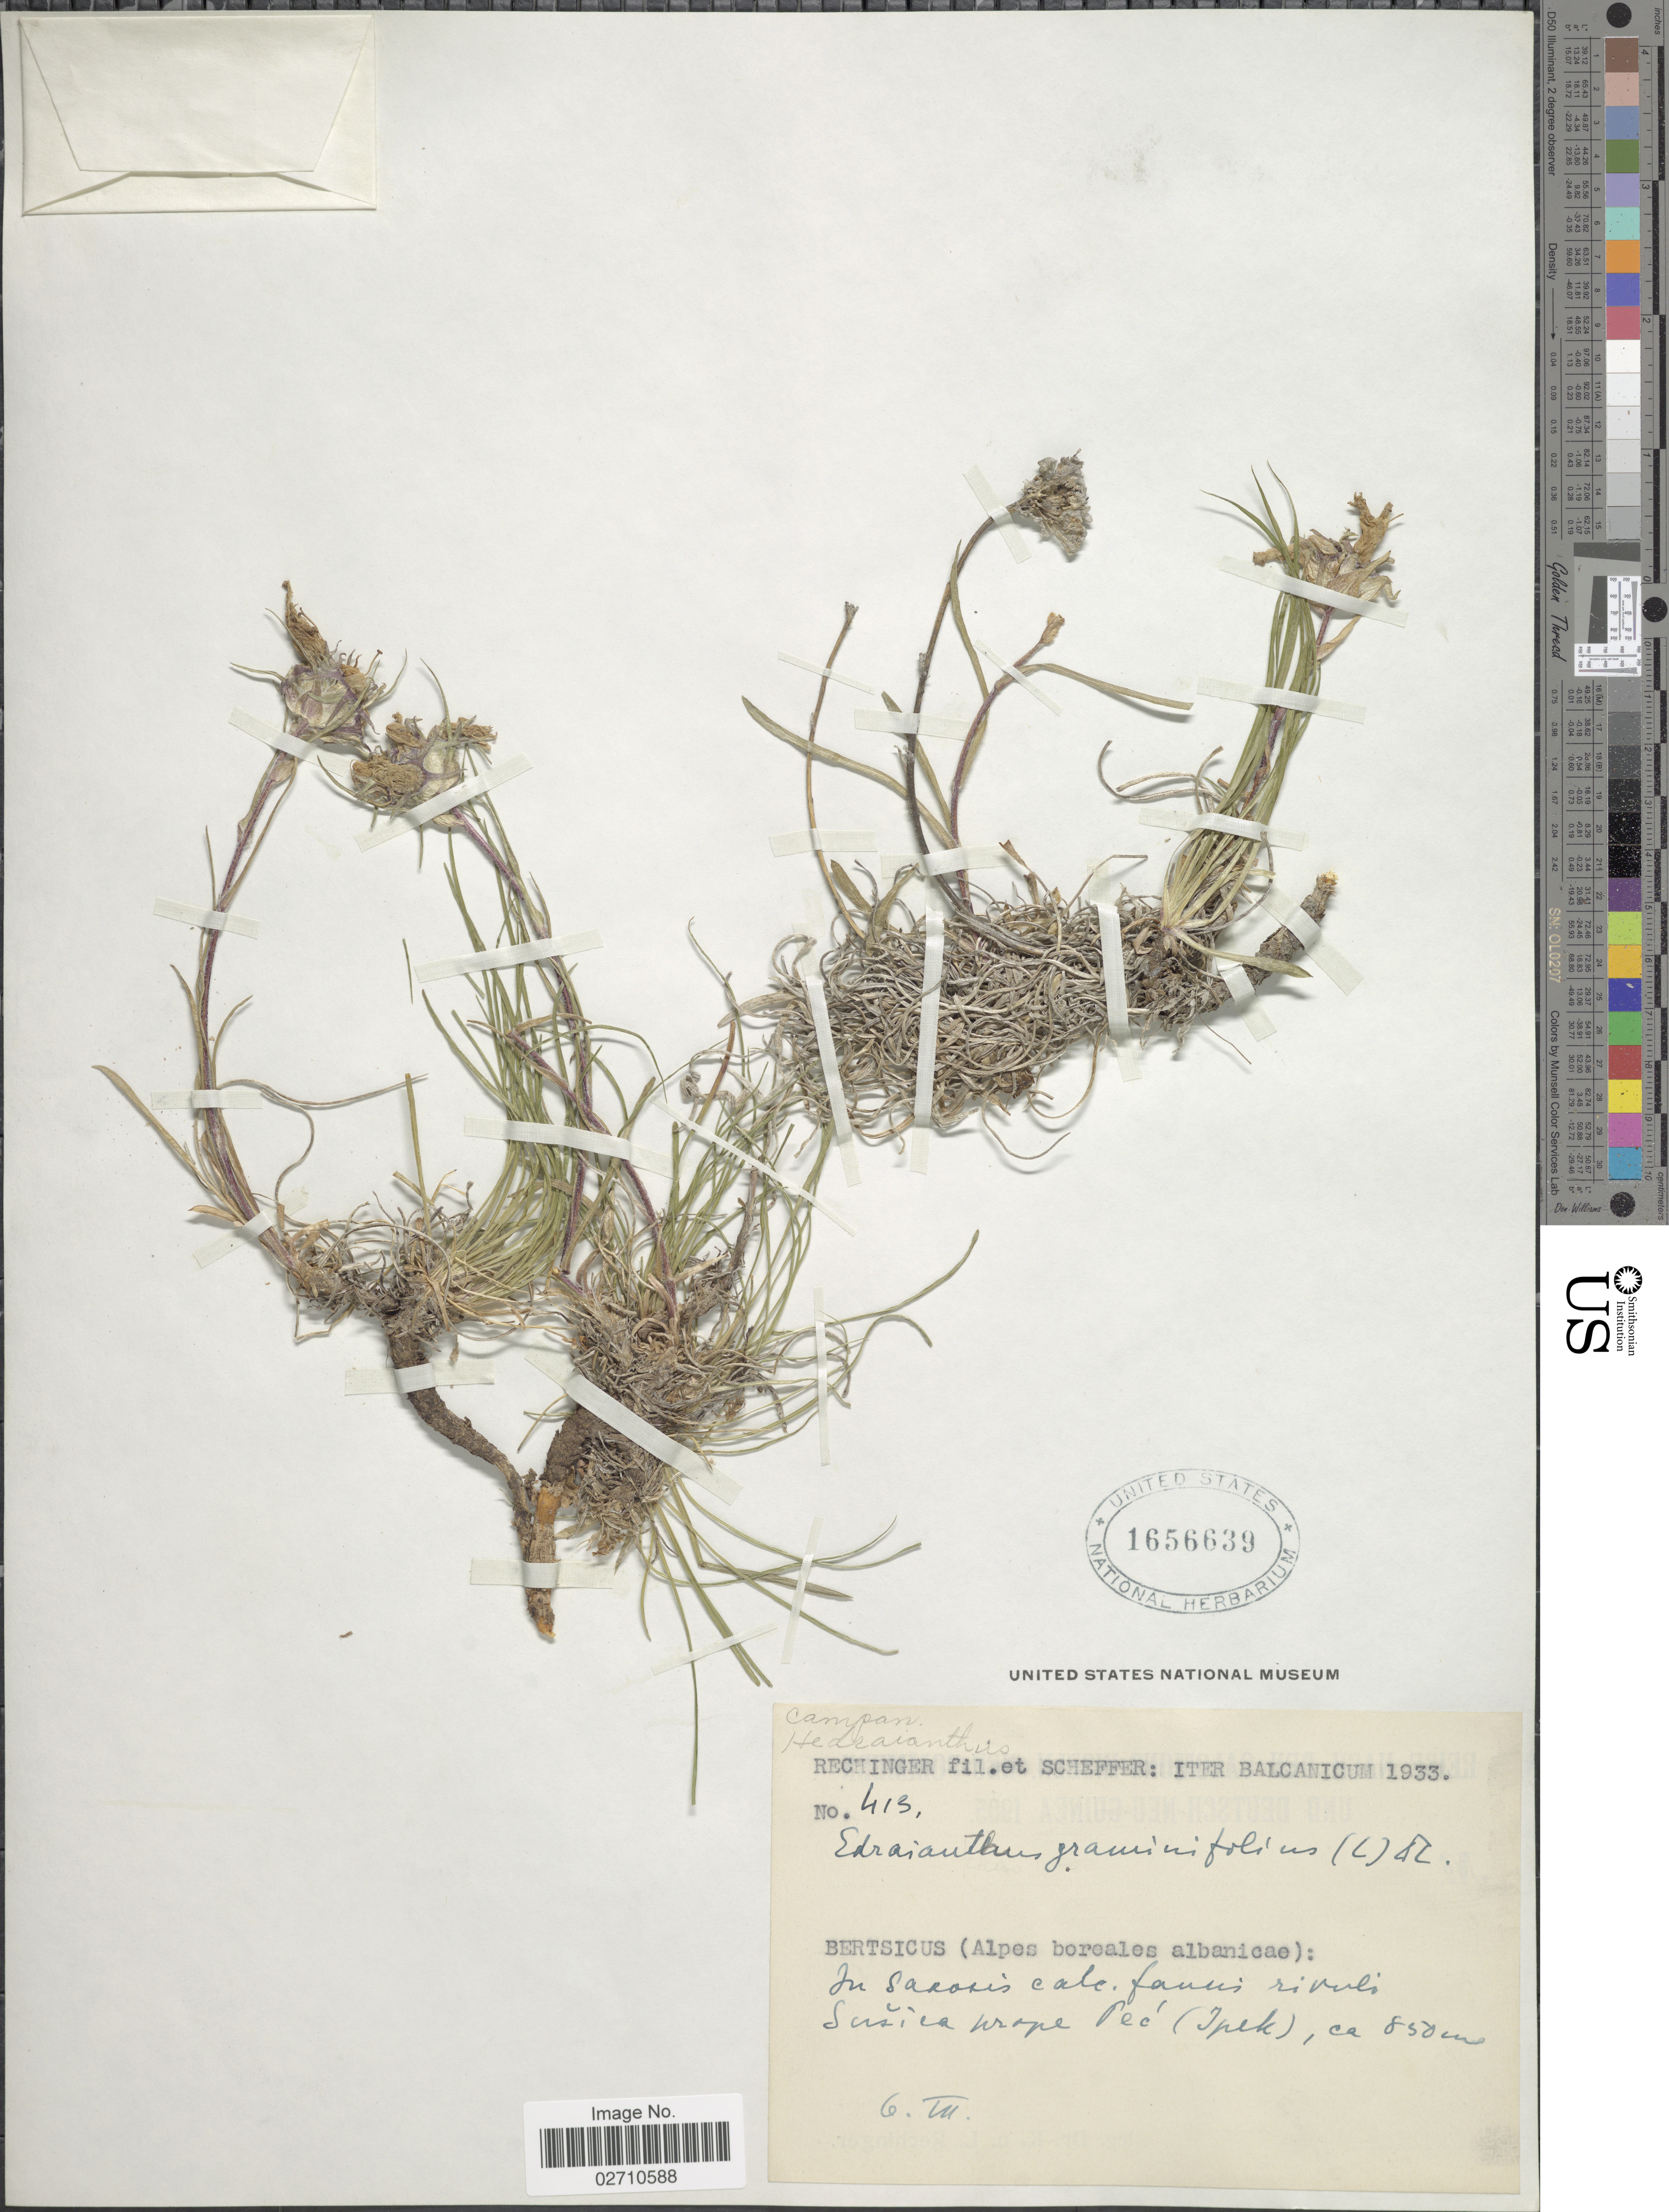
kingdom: Plantae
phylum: Tracheophyta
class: Magnoliopsida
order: Asterales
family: Campanulaceae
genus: Edraianthus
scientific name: Edraianthus graminifolius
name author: (L.) A. DC.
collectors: -- Rechinger & Scheffer, --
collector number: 413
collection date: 1933-07-06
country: Albania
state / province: Shkoder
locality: Bertsicus (Alpes boreales albanicae): in sarosis calc. fannis rivuli Susica prope pec (Ipek), Balcanicum [interpreted]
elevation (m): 850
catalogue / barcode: US 1656639